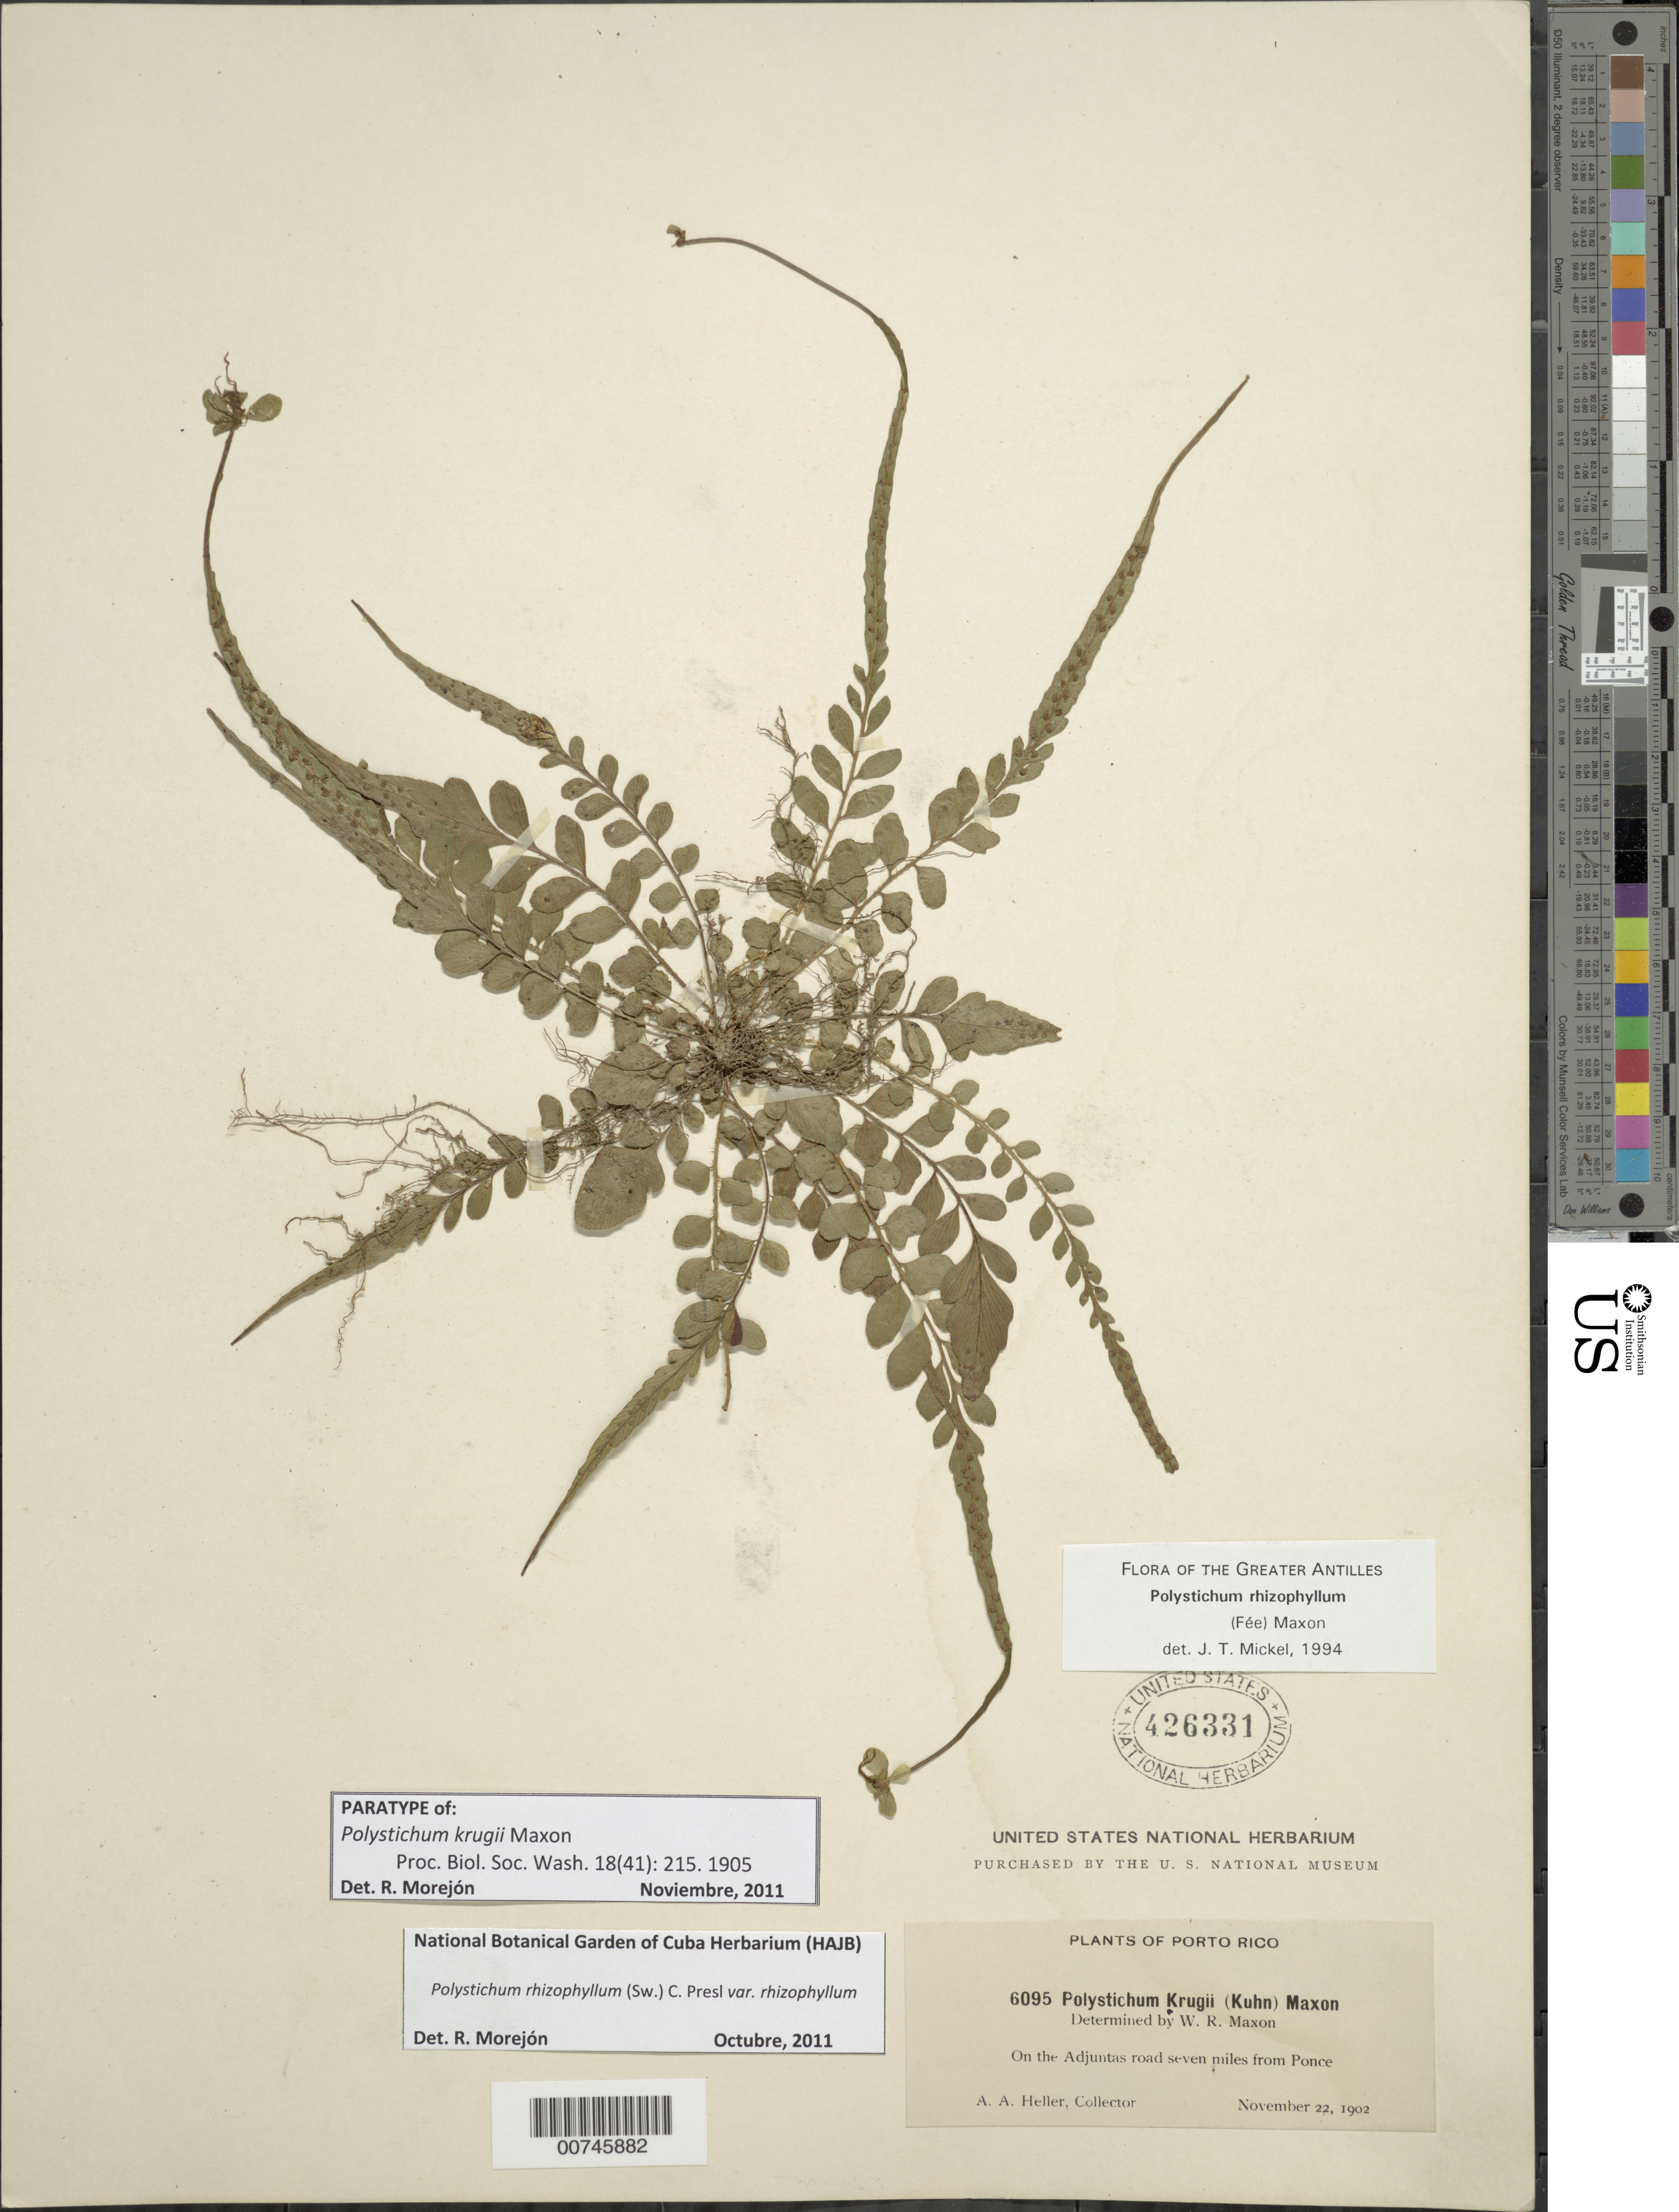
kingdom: Plantae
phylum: Tracheophyta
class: Polypodiopsida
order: Polypodiales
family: Dryopteridaceae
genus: Polystichum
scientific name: Polystichum rhizophyllum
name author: (Sw.) C. Presl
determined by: Mickel, J. T., (NY), New York Botanical Garden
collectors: A. A. Heller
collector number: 6095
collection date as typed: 22 Nov 1902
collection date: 1902-11-22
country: Puerto Rico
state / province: Ponce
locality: On the Adjuntas road seven miles from Ponce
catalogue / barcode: US 426331